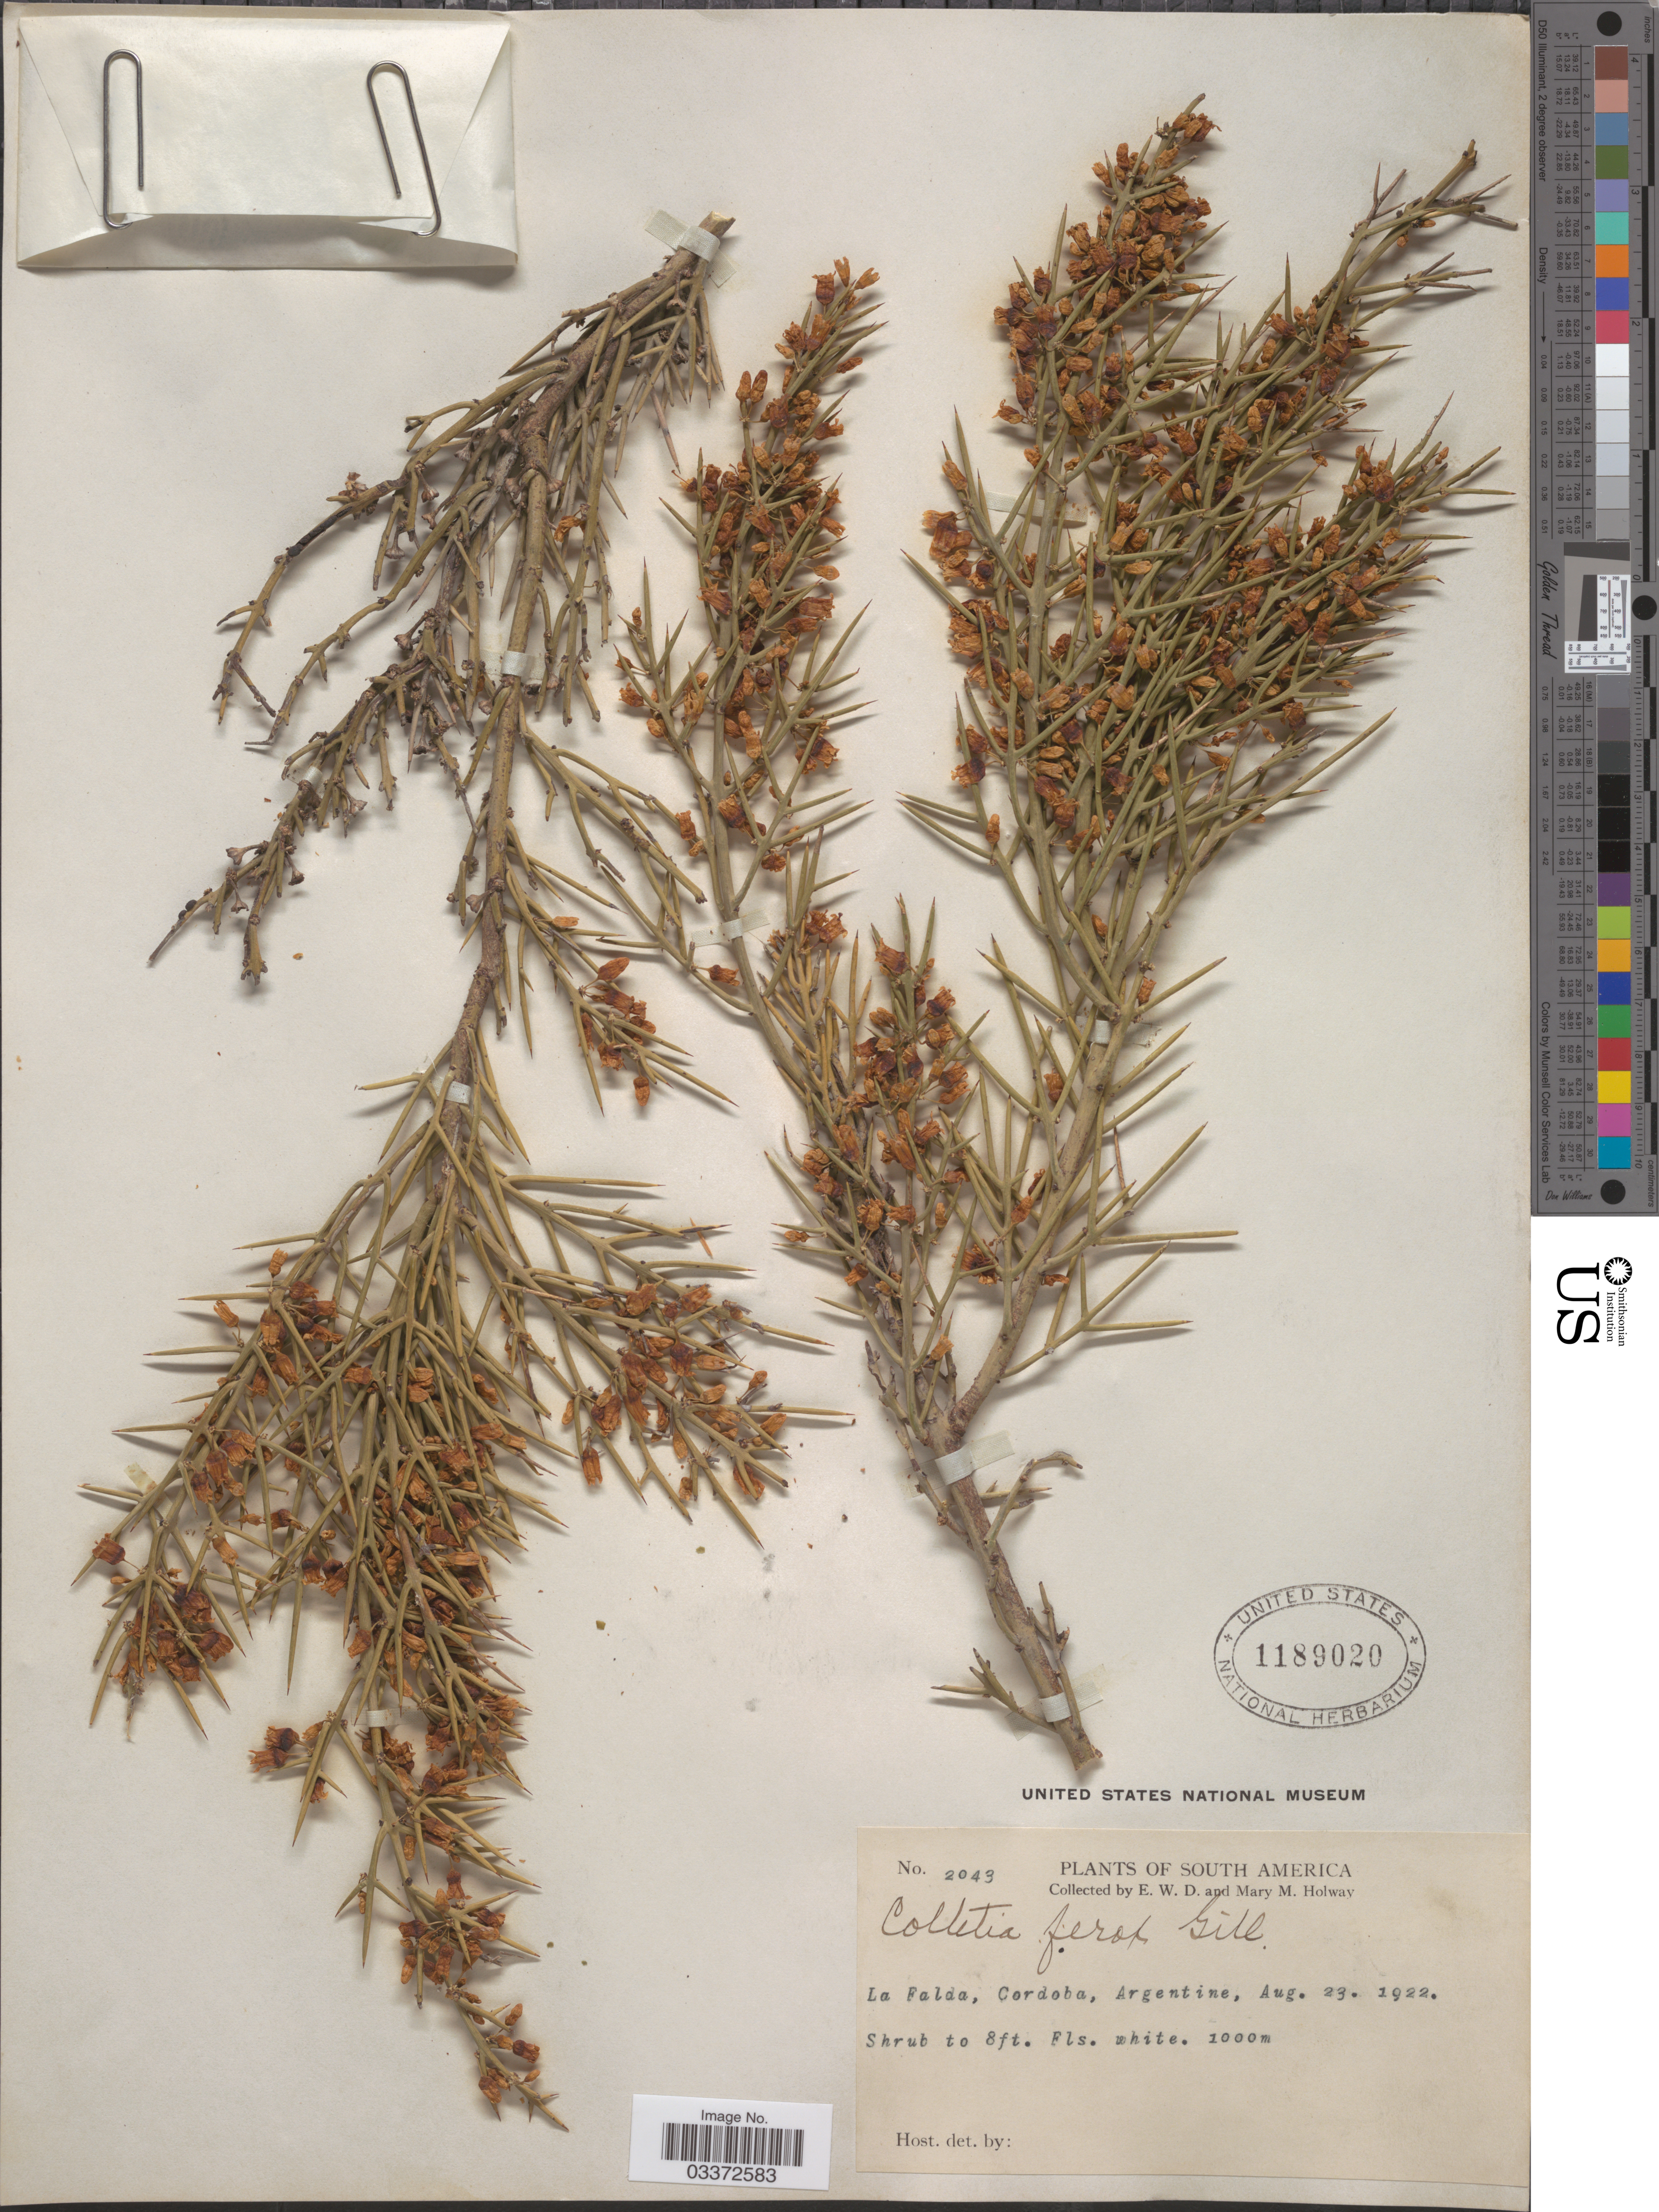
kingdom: Plantae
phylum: Tracheophyta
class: Magnoliopsida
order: Rosales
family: Rhamnaceae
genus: Colletia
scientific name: Colletia ferox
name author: Gillies & Hook.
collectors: E. W. D. Holway & M. M. Holway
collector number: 2043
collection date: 1922-08-23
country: Argentina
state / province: Cordoba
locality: La Falda.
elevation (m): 1000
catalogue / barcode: US 1189020